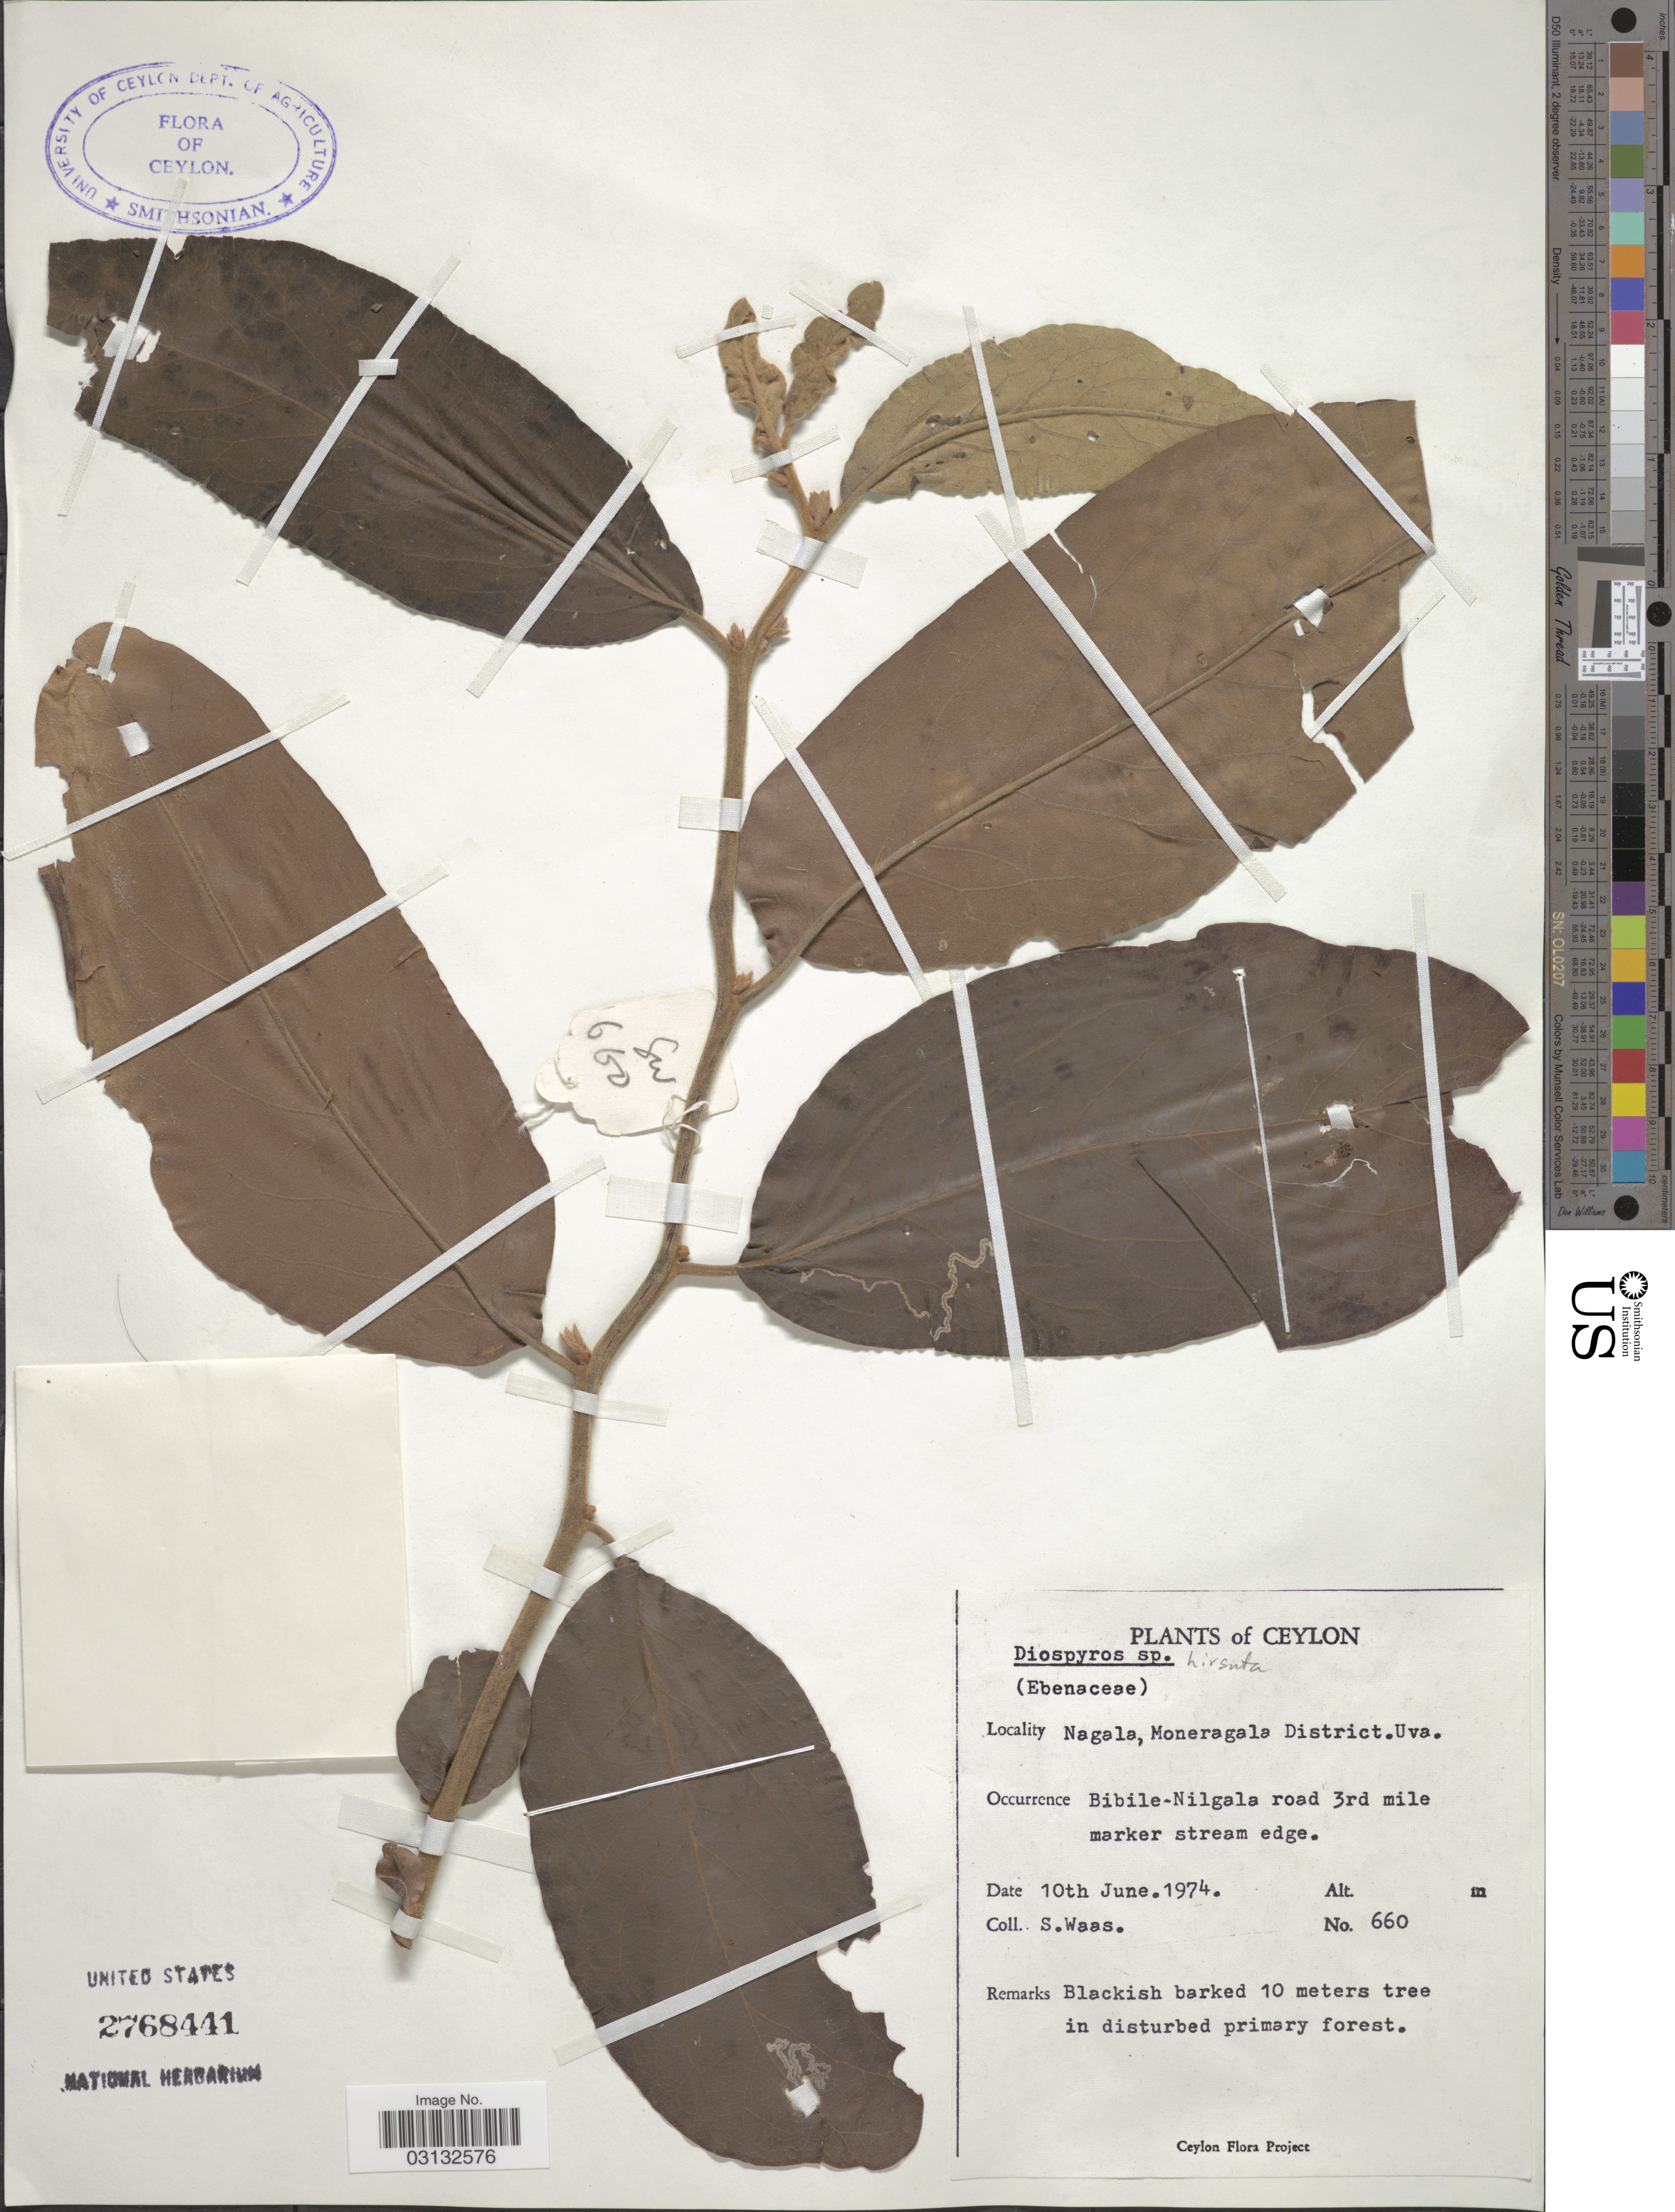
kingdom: Plantae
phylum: Tracheophyta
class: Magnoliopsida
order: Ericales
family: Ebenaceae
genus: Diospyros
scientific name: Diospyros sp.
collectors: S. Waas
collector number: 660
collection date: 1974-06-10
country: Sri Lanka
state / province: Uva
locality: Ceylon. Nagala, Moneragala District. Bibile-Nilgala road 3rd mile marker stream edge.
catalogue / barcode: US 2768441